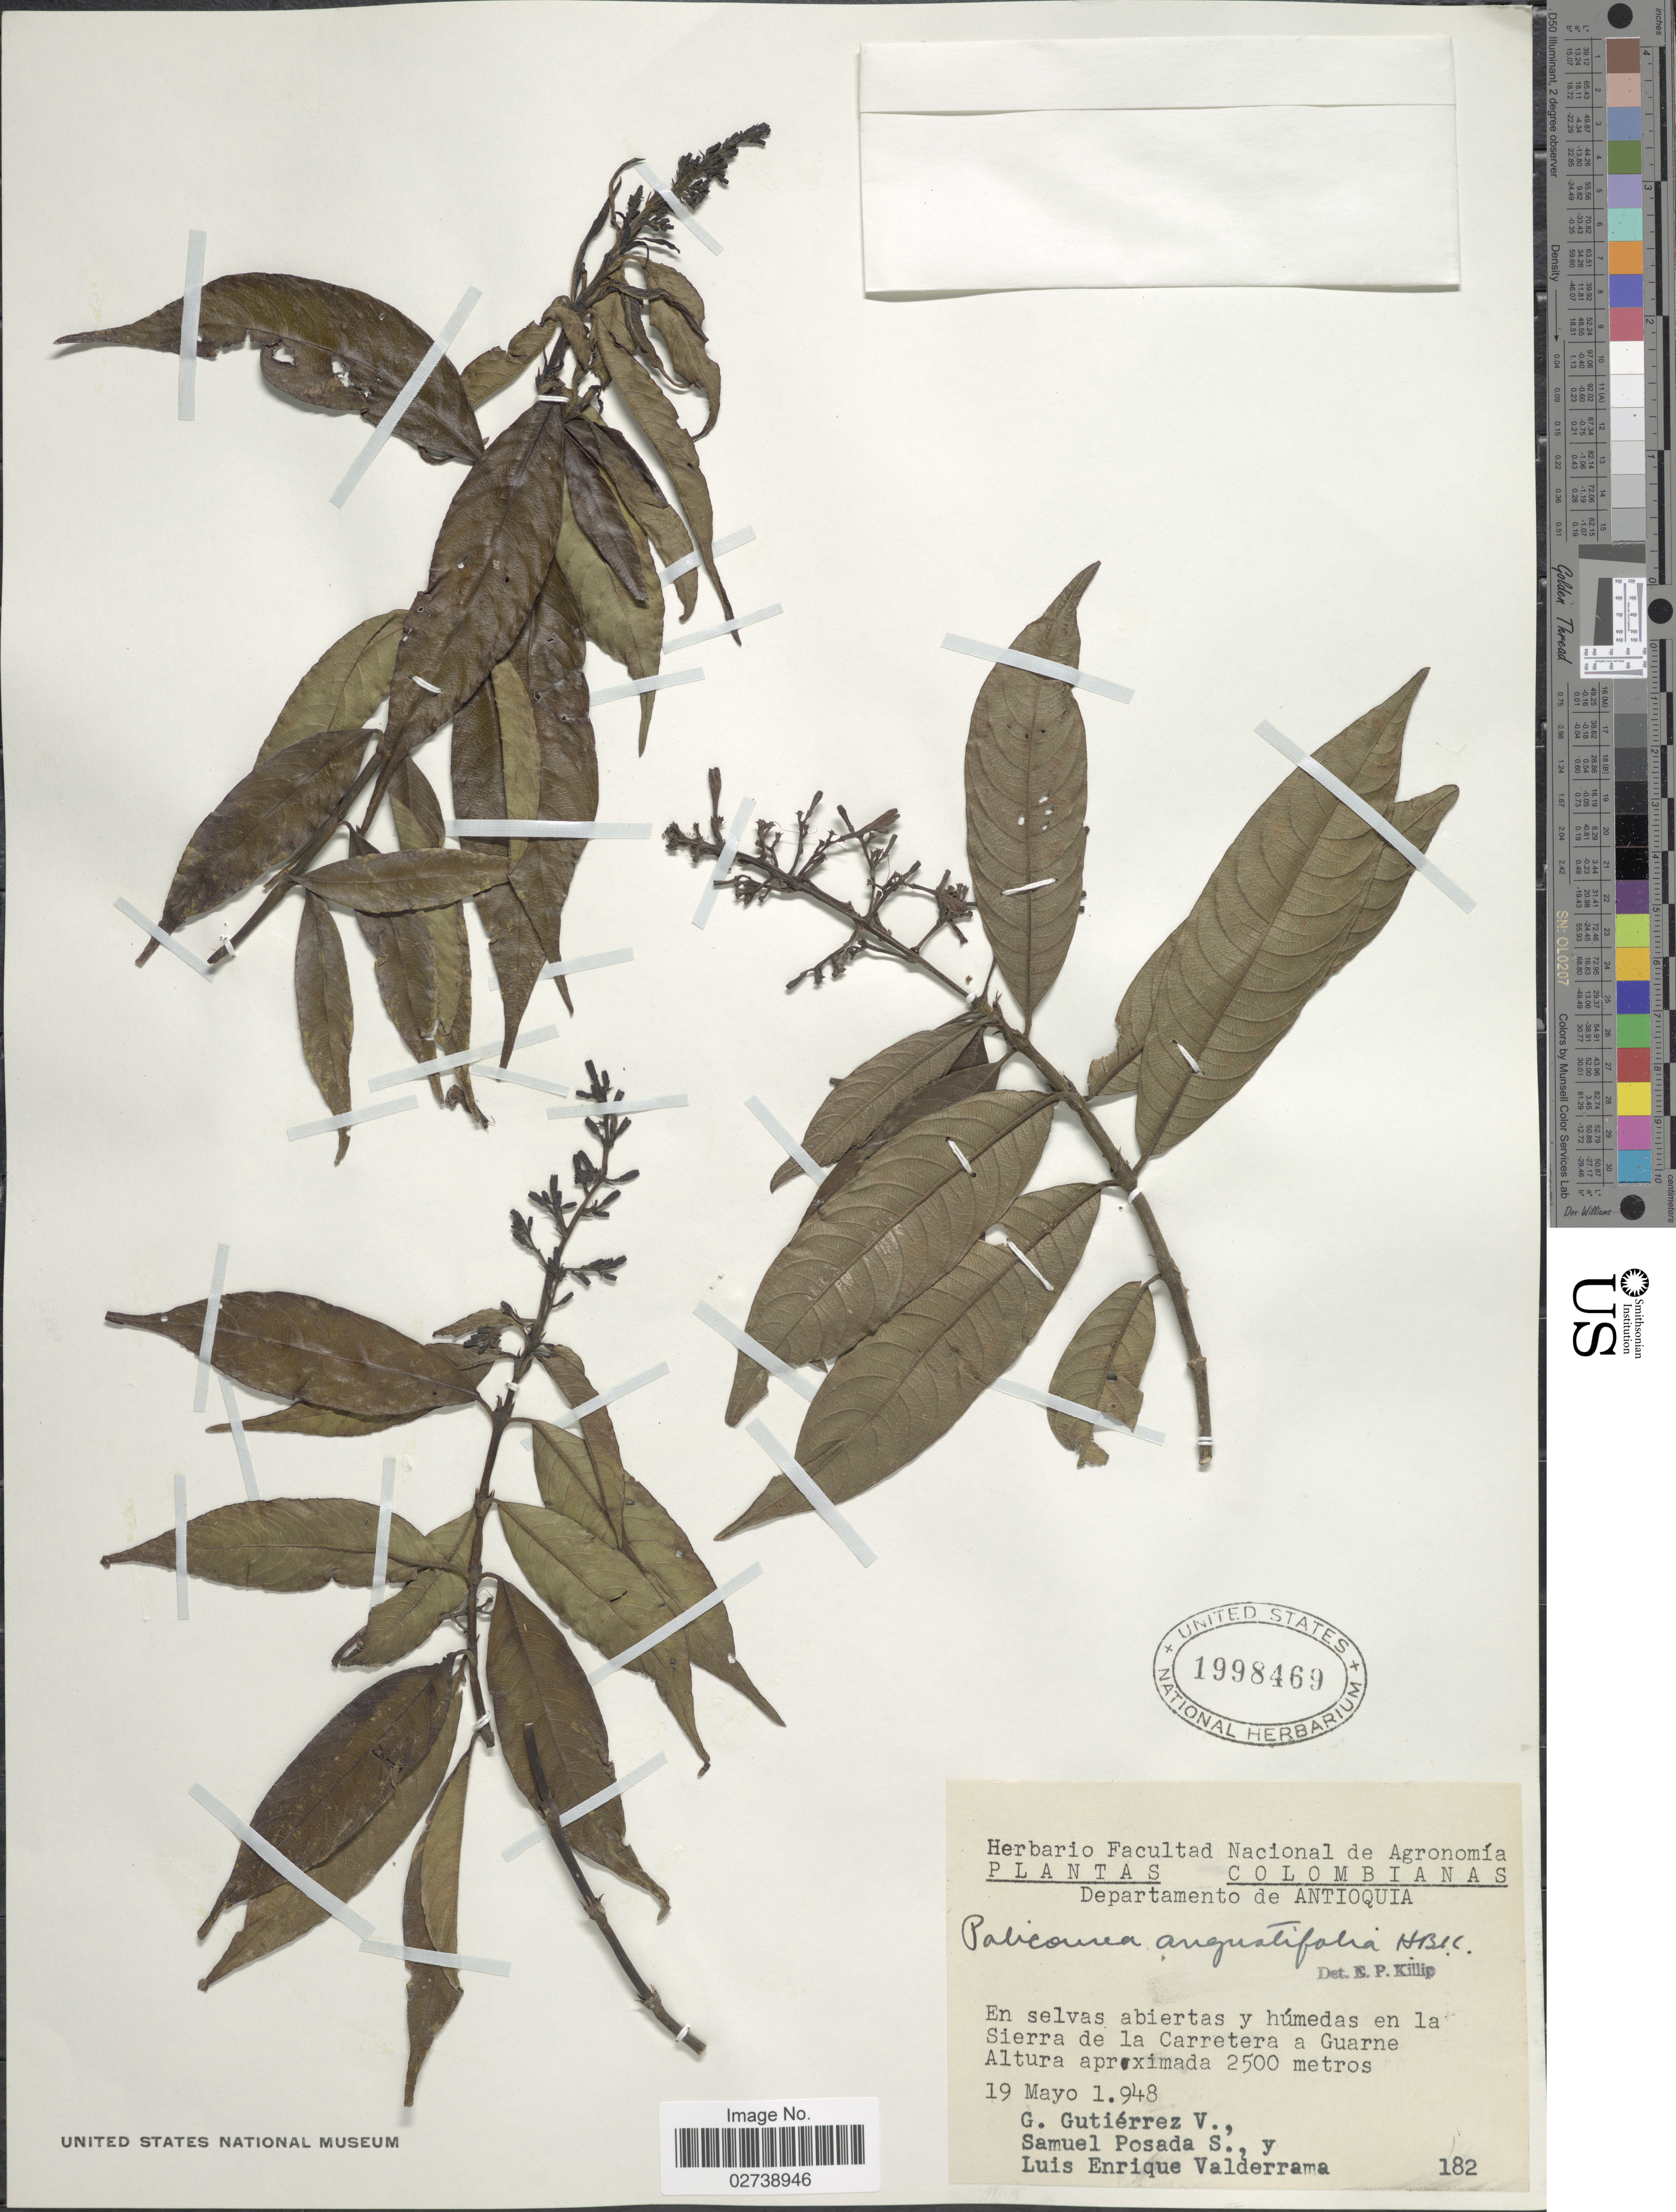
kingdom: Plantae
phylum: Tracheophyta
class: Magnoliopsida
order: Gentianales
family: Rubiaceae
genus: Palicourea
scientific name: Palicourea angustifolia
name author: Kunth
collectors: G. Gutiérrez V., S. Posada & L. Valderrama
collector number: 182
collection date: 1948-05-19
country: Colombia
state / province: Antioquia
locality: Sierra de la Carretera a Guarne. Departamento de Antioquia.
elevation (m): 2500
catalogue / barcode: US 1998469